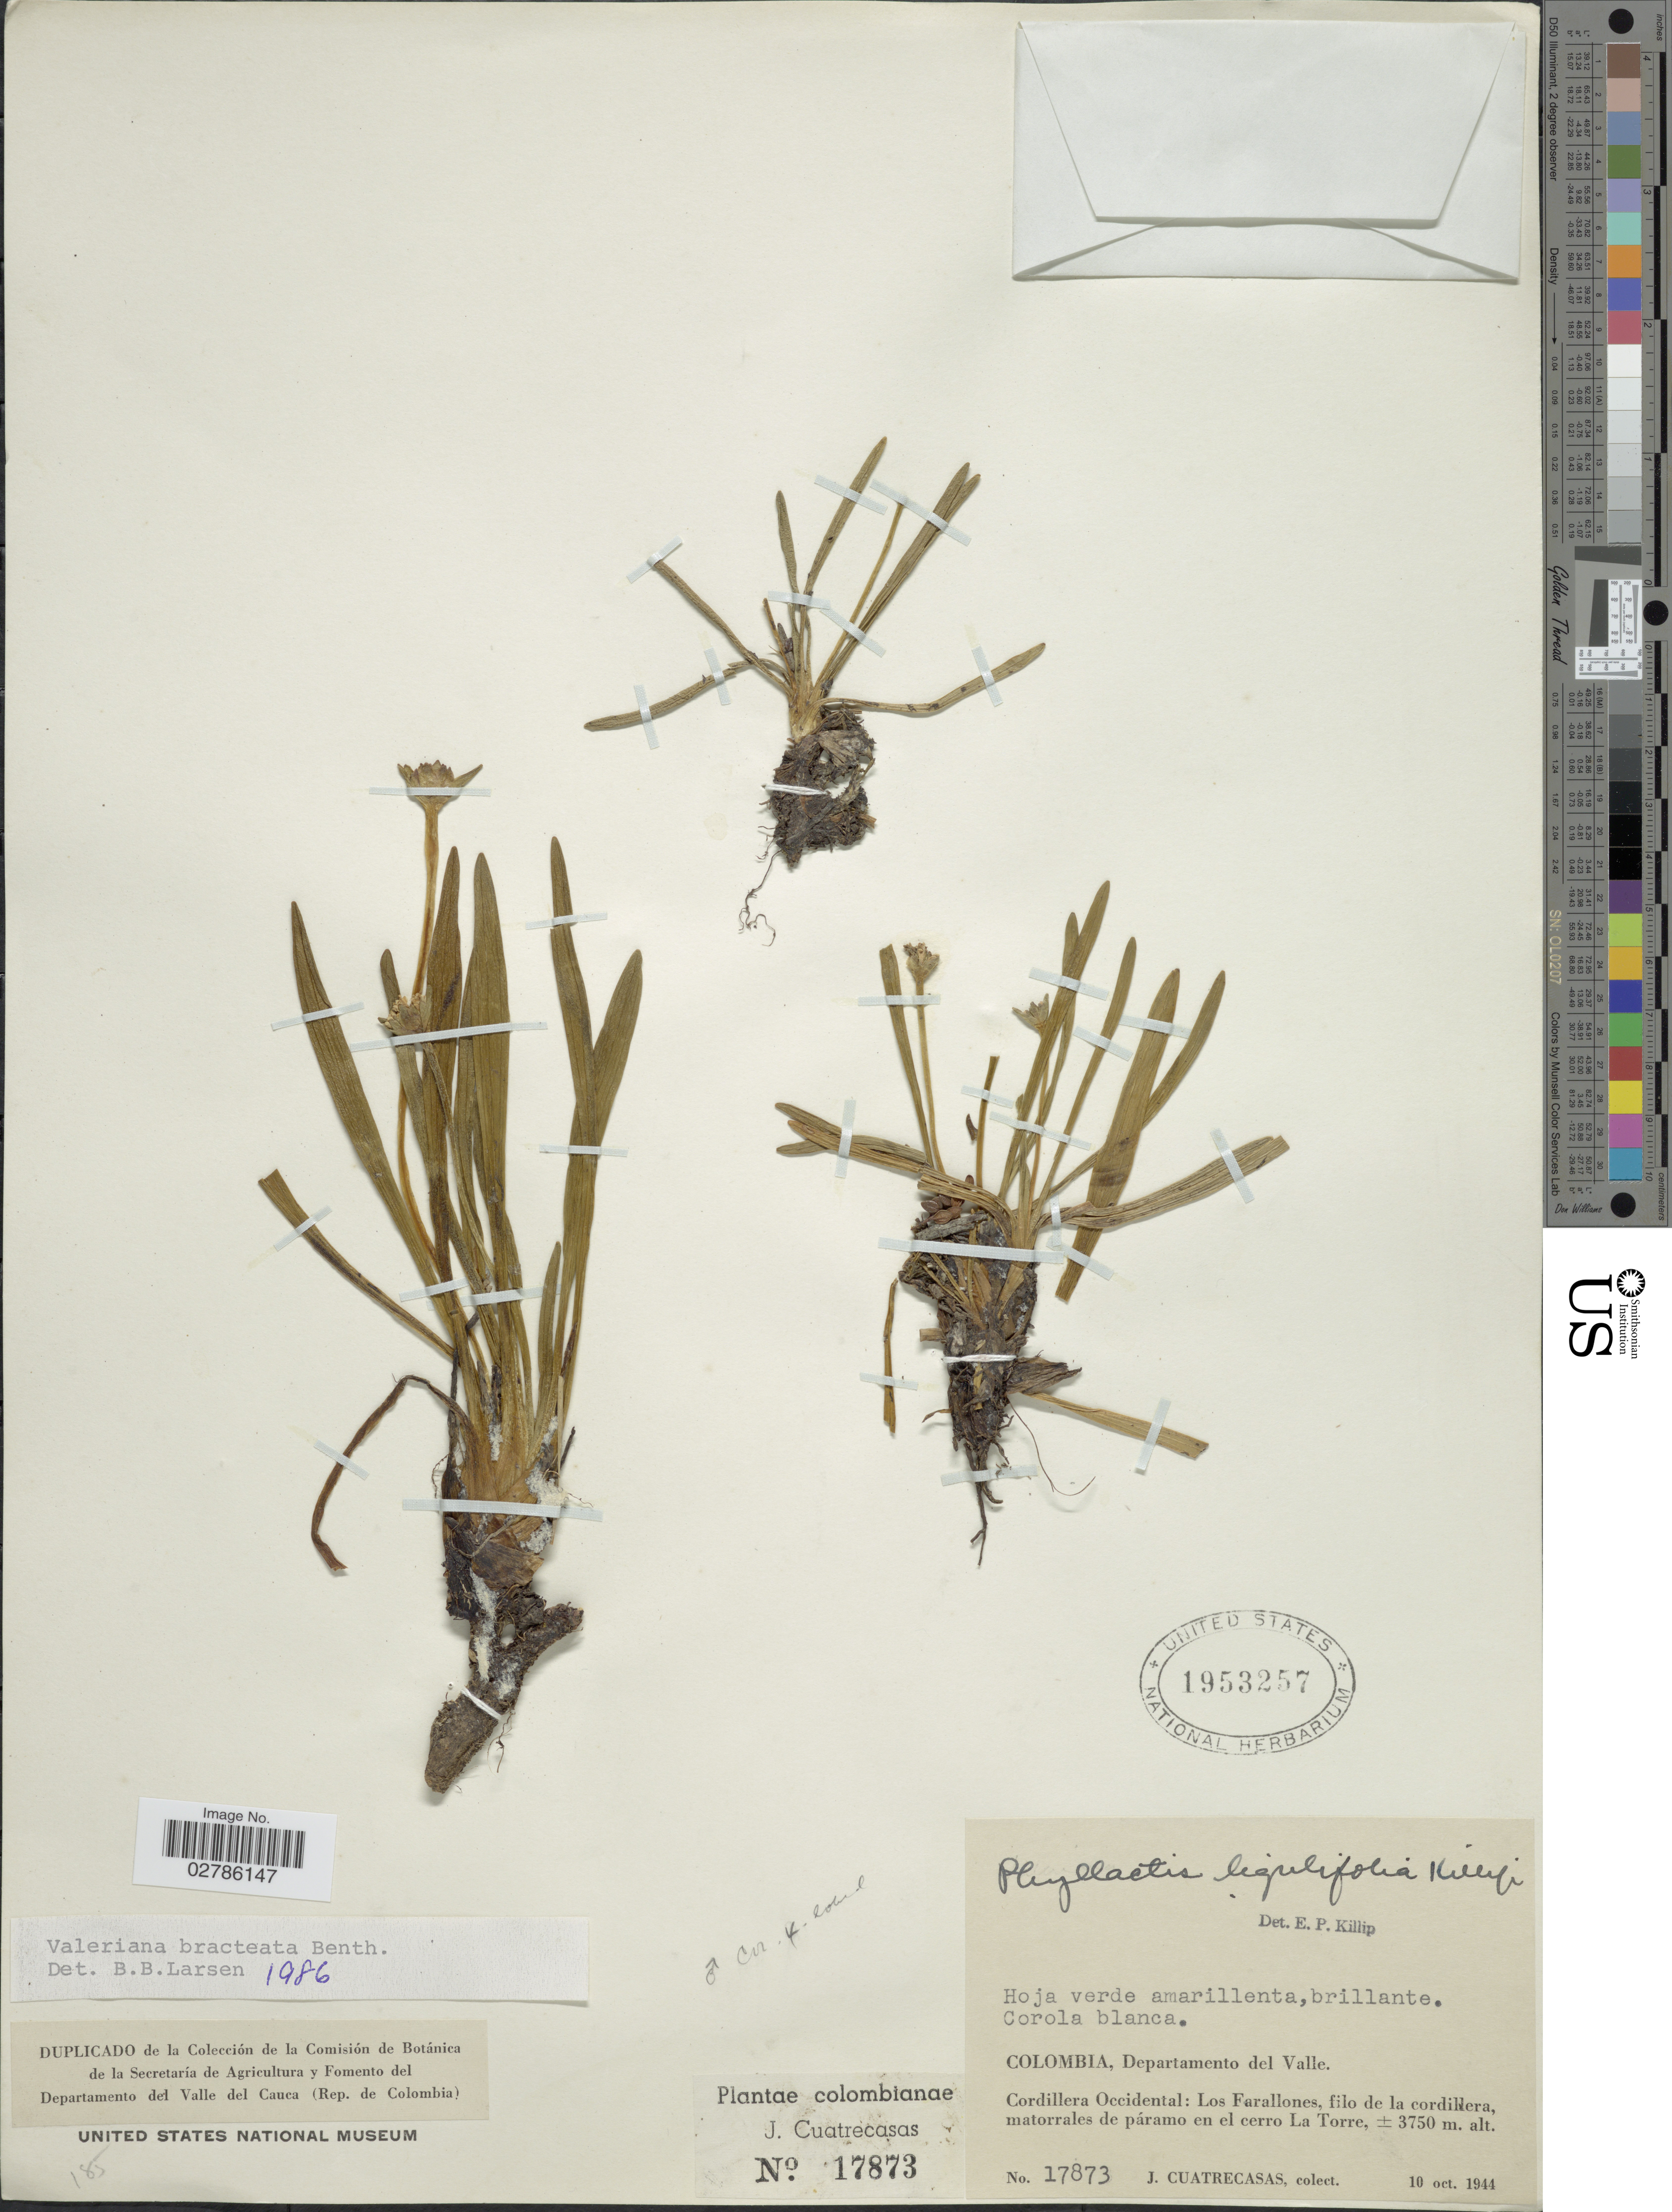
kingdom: Plantae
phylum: Tracheophyta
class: Magnoliopsida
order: Dipsacales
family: Caprifoliaceae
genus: Phyllactis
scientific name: Phyllactis bracteata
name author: (Benth.) Wedd.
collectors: J. Cuatrecasas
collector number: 17873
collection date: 1944-10-10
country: Colombia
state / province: Valle del Cauca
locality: Departamento del Valle, Cordillera Occidental, Los Farallones, filo de la cordillera, matorrales de páramo en el cerro La Torre.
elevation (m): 3750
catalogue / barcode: US 1953257